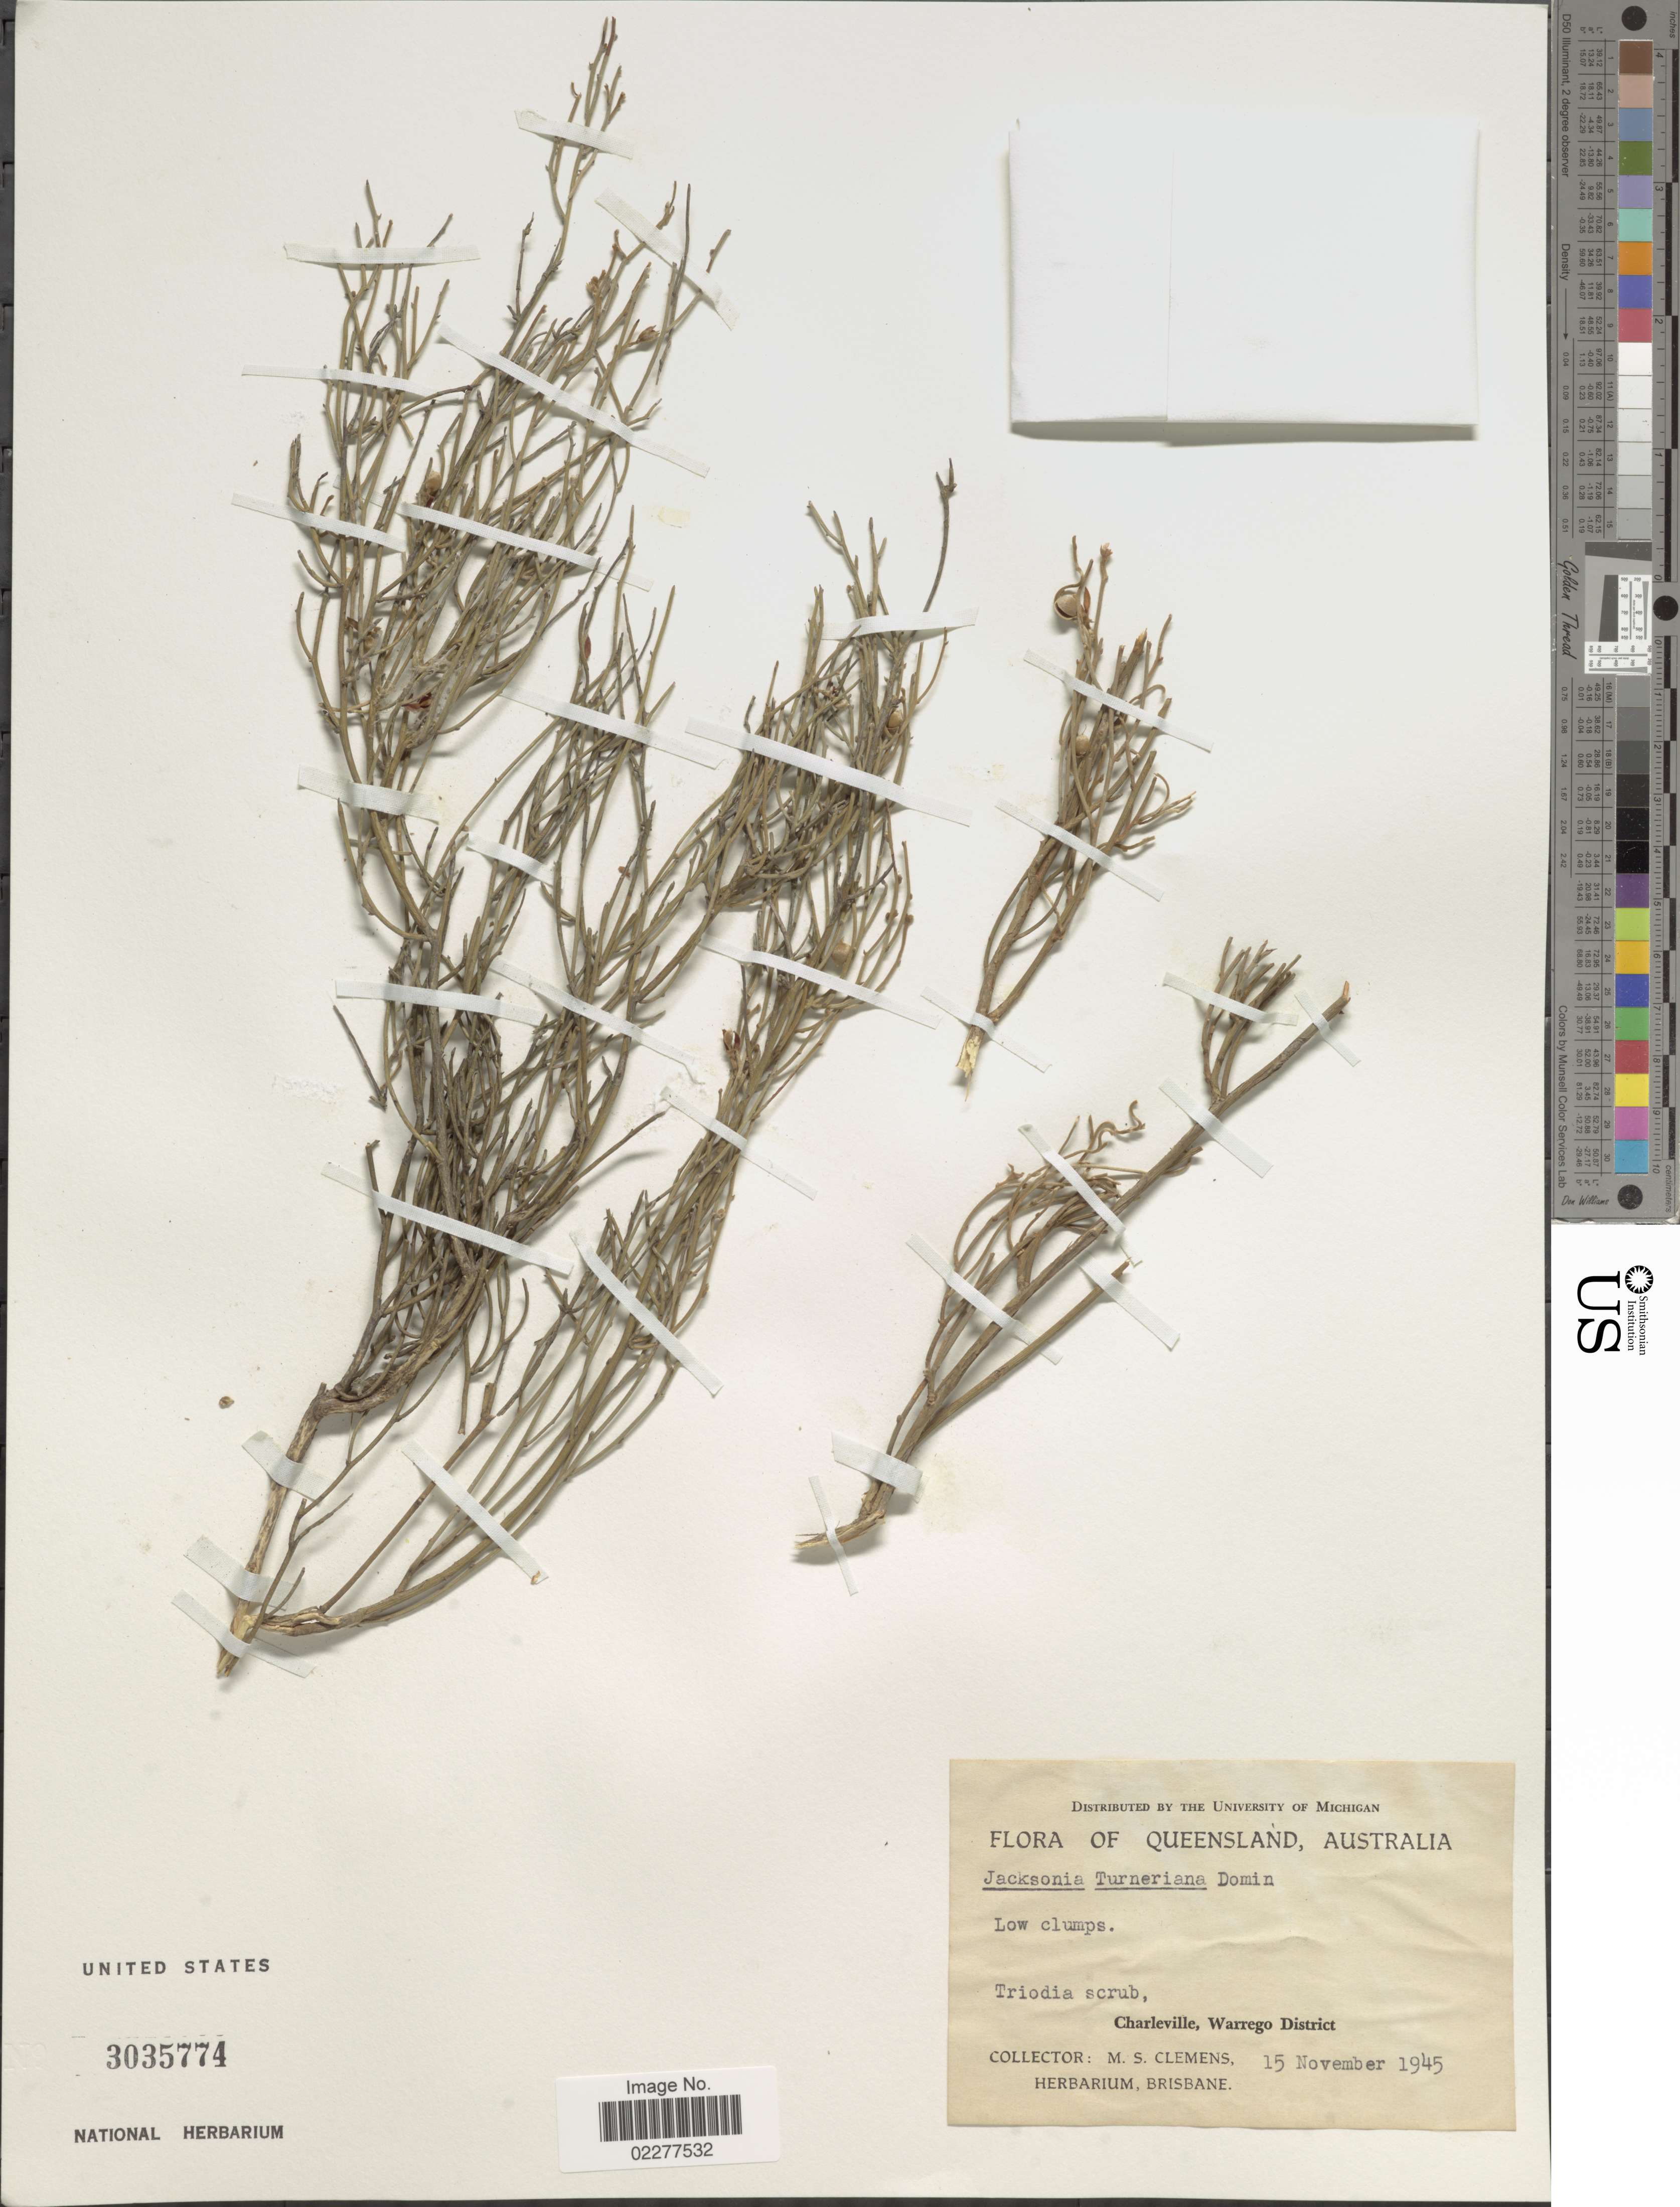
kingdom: Plantae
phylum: Tracheophyta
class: Magnoliopsida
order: Fabales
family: Fabaceae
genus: Jacksonia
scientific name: Jacksonia turneriana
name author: Domin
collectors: M. S. Clemens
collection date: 1945-11-15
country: Australia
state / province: Queensland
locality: Charleville, Warrego District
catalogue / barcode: US 3035774